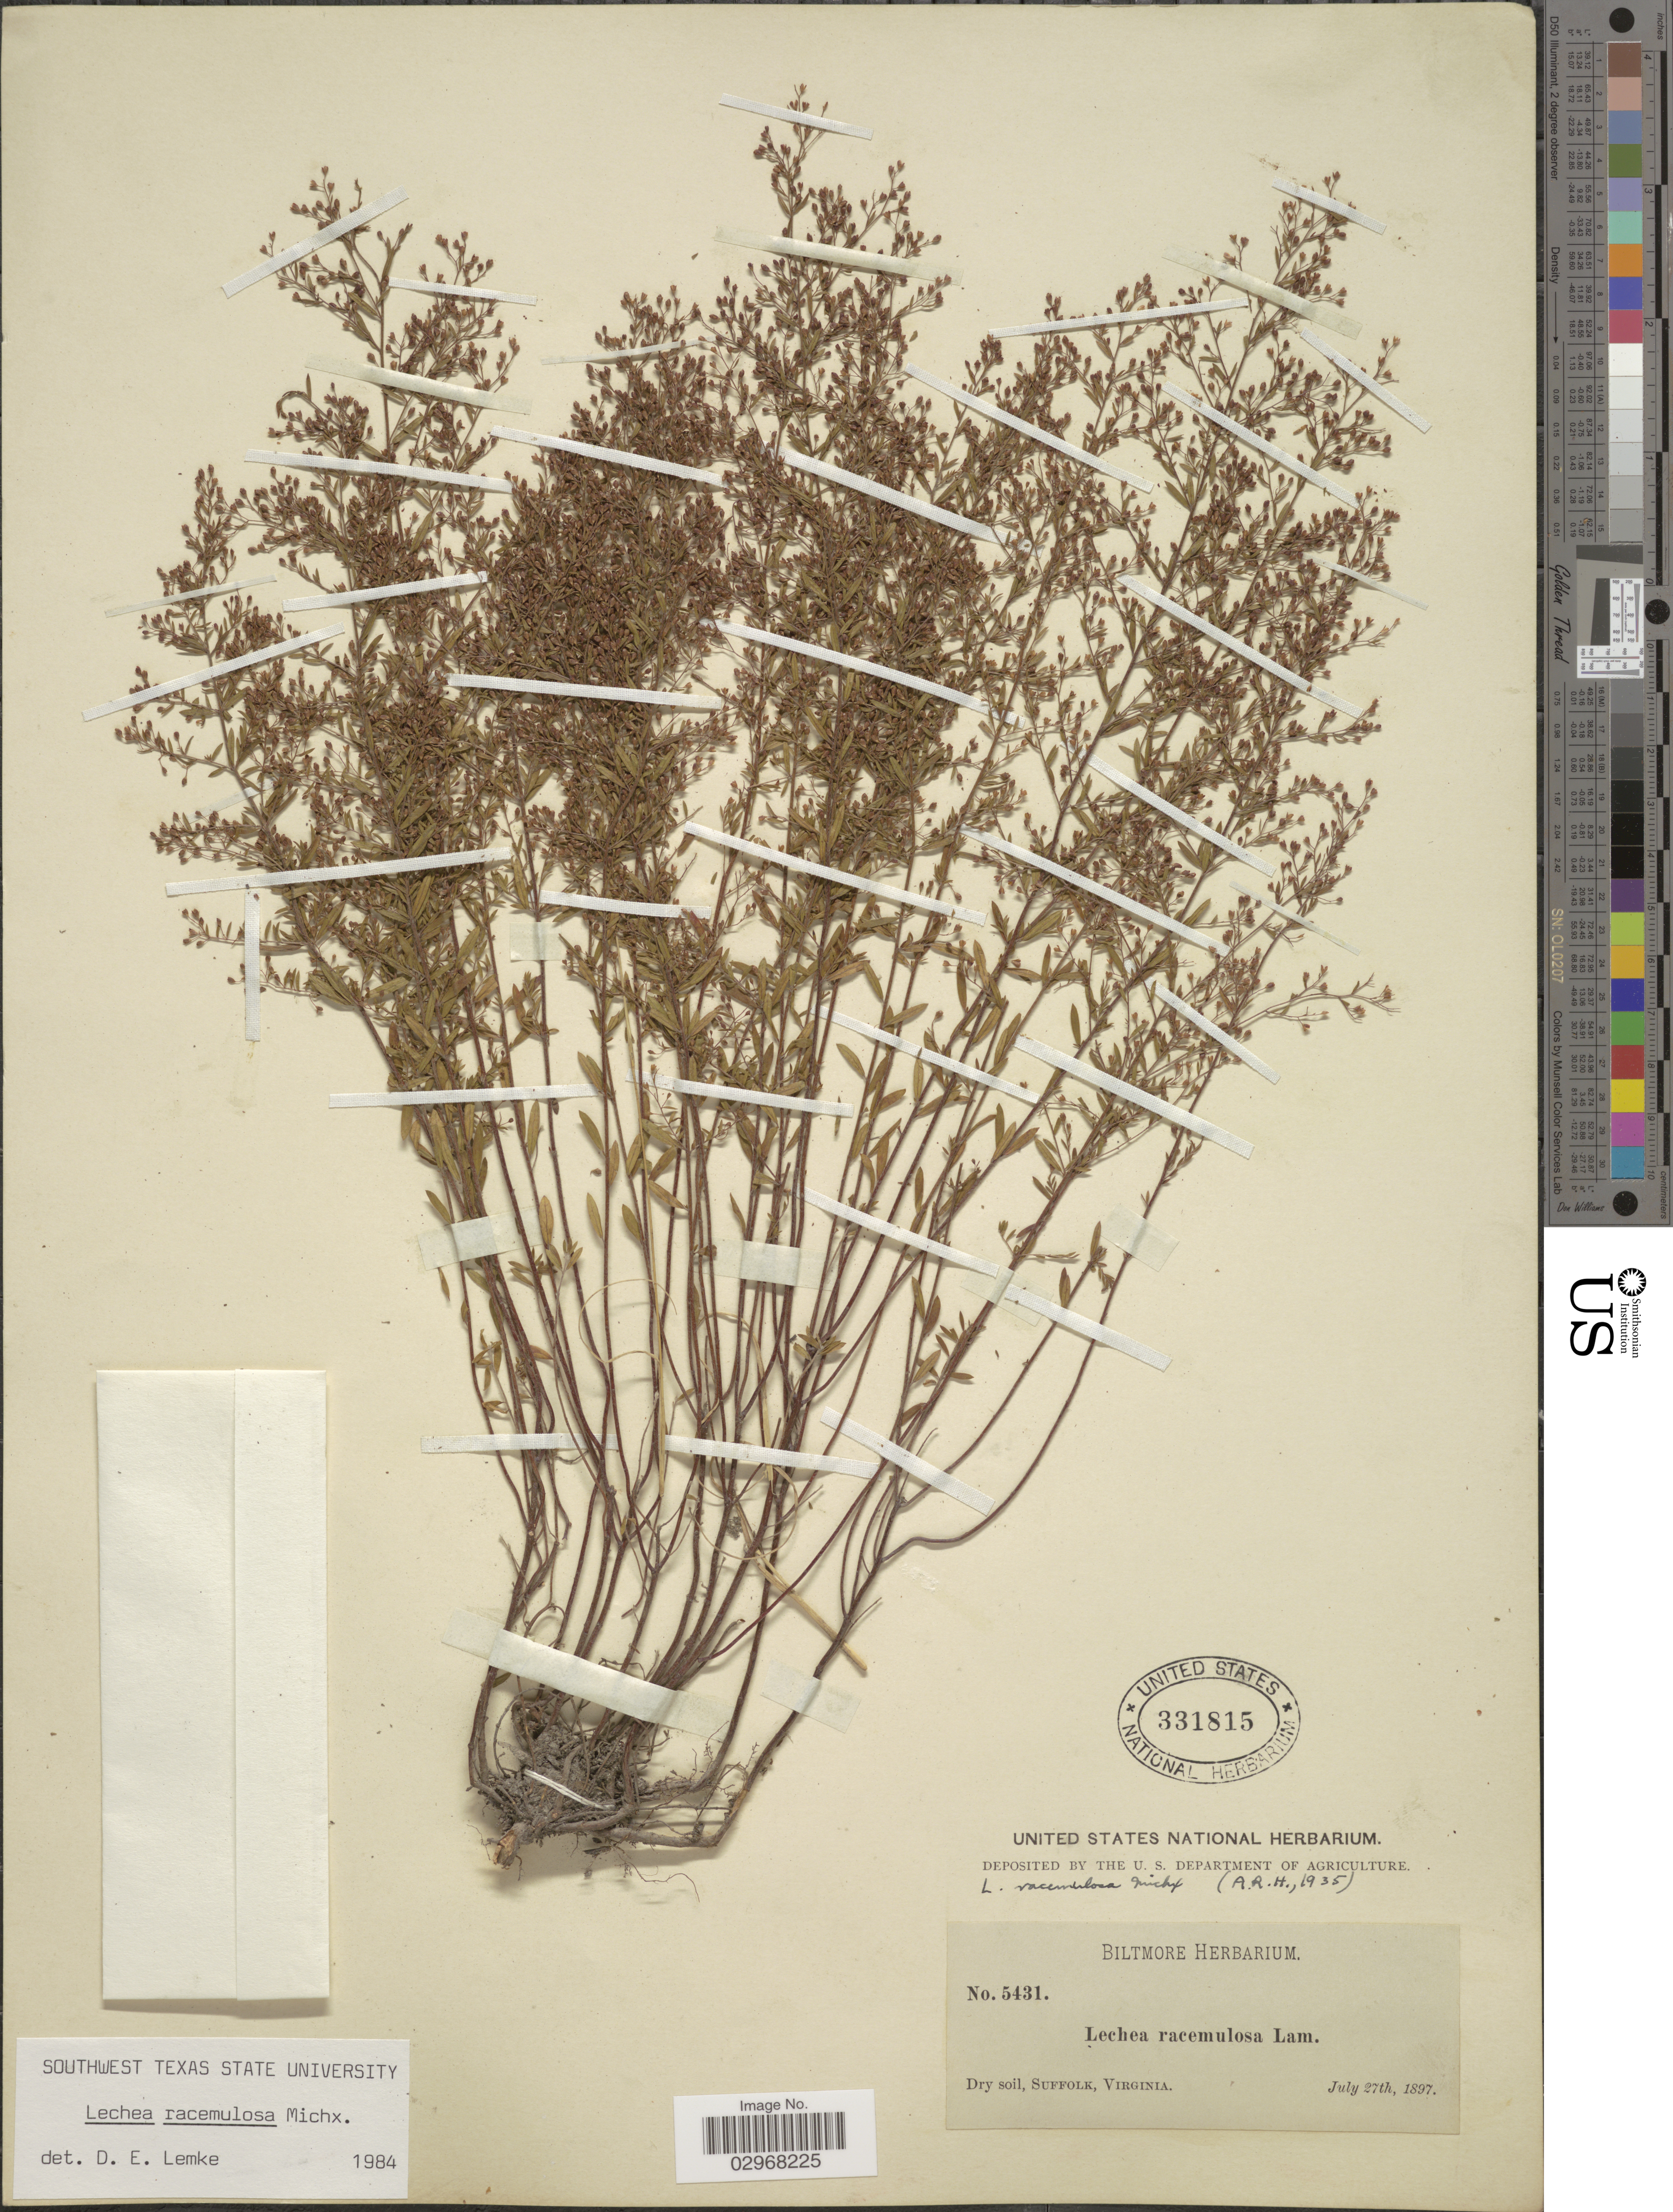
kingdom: Plantae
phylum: Tracheophyta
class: Magnoliopsida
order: Malvales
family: Cistaceae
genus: Lechea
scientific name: Lechea racemulosa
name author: Michx.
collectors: ex herb. Biltmore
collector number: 5431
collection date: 1897-07-27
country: United States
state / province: Virginia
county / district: City of Suffolk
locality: Dry soil, Suffolk.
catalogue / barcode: US 331815